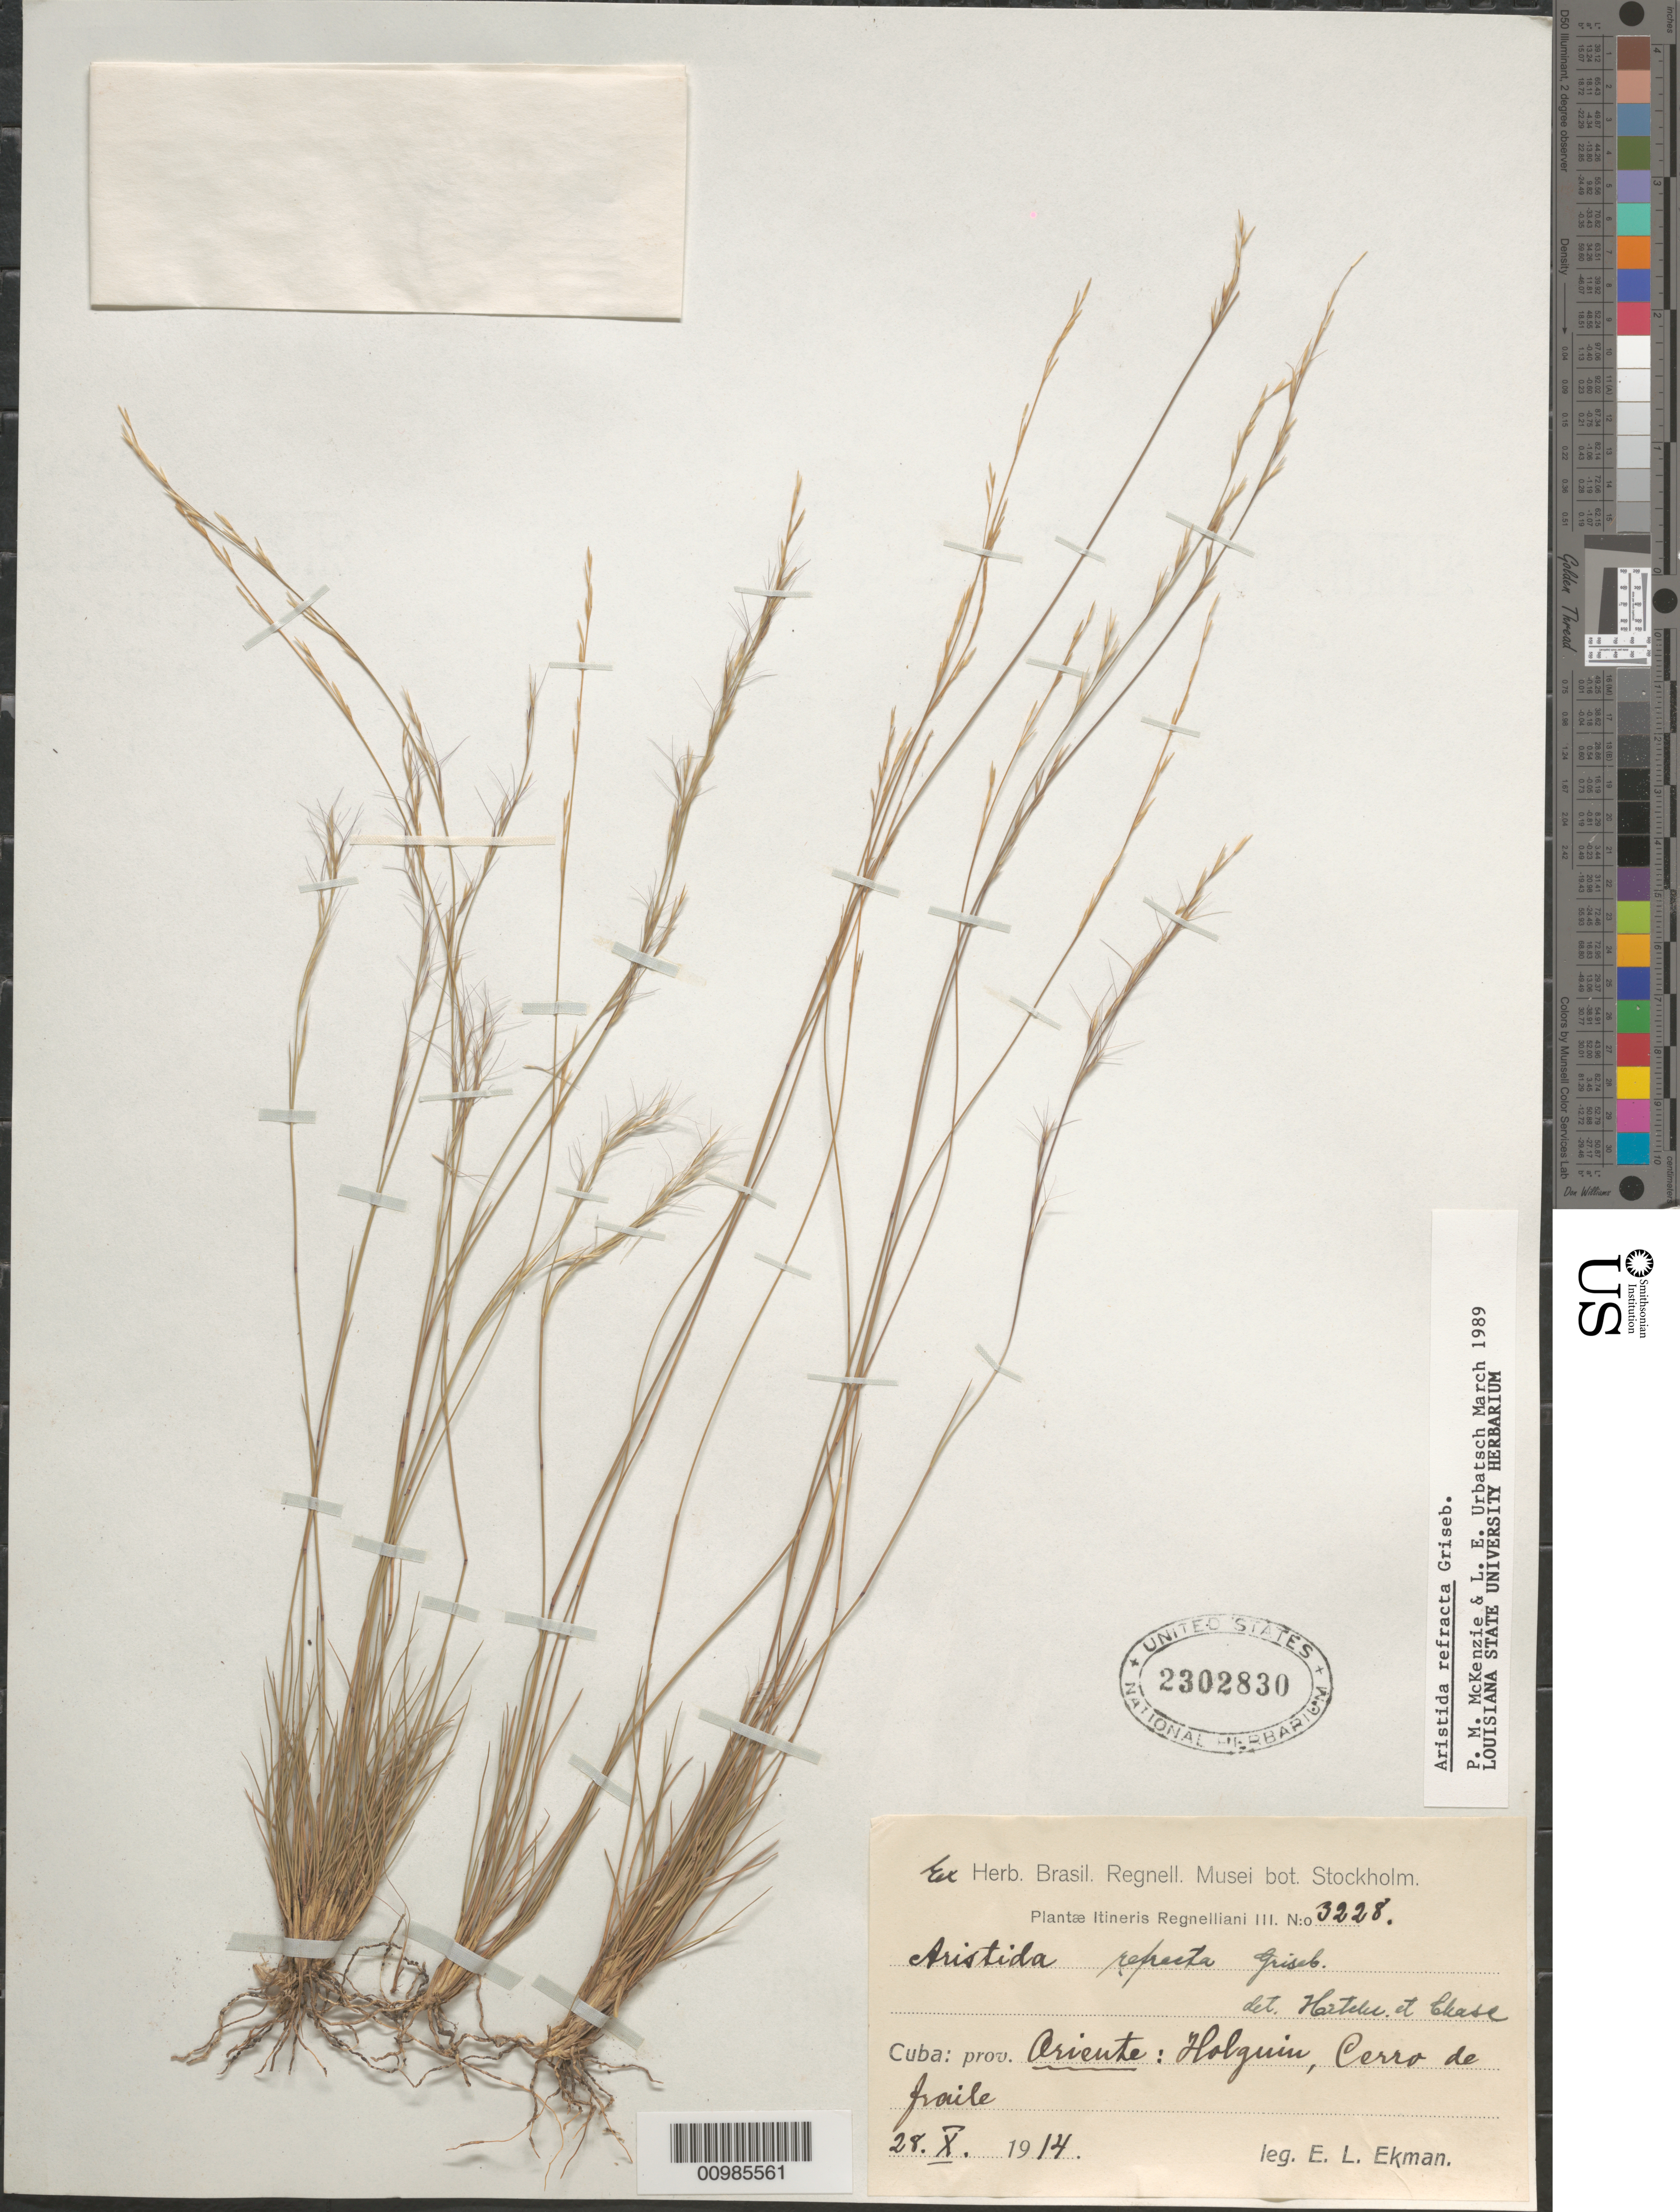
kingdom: Plantae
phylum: Tracheophyta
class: Liliopsida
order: Poales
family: Poaceae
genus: Aristida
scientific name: Aristida refracta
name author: Griseb.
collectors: E. L. Ekman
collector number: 3228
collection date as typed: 28 Oct 1914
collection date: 1914-10-28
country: Cuba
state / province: Holguín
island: Cuba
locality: Holguin, Cerro Fraile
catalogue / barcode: US 2302830